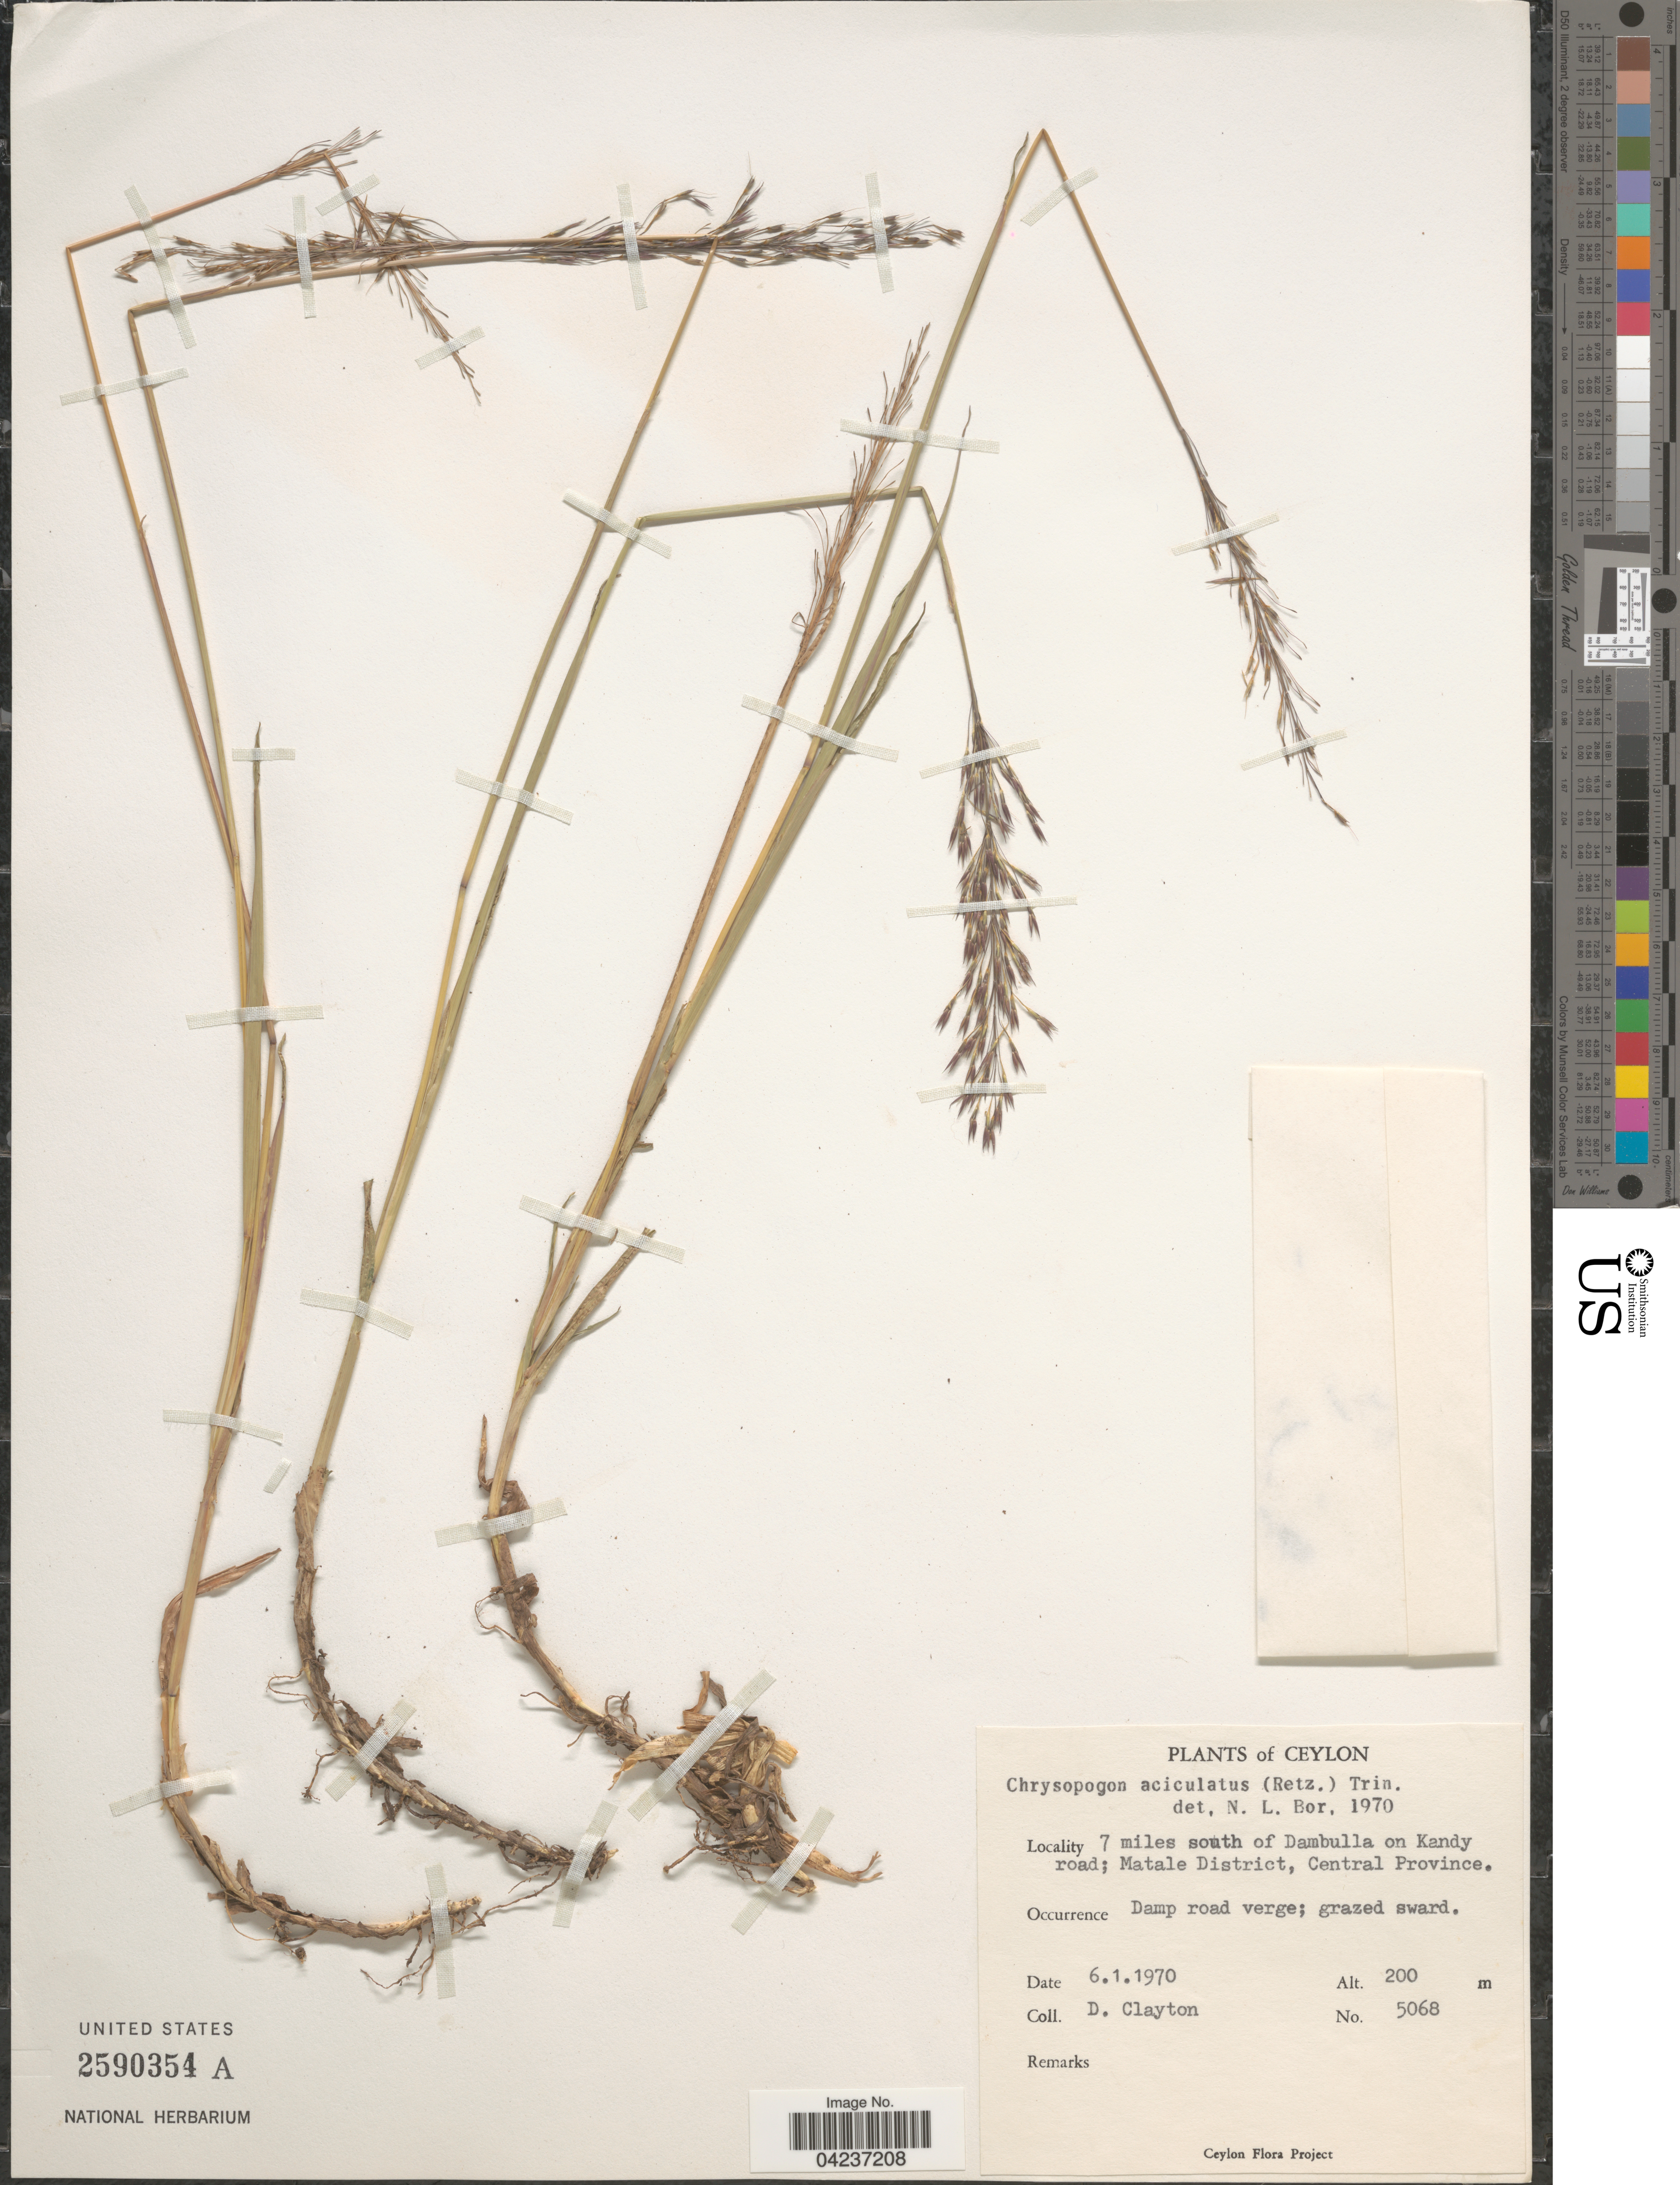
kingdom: Plantae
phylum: Tracheophyta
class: Liliopsida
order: Poales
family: Poaceae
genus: Chrysopogon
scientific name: Chrysopogon aciculatus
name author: (Retz.) Trin.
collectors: D. Clayton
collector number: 5068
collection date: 1970-01-06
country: Sri Lanka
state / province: Central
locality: Ceylon. 7 miles south of Dambulla on Kandy road; Matale District. Damp road verge; grazed sward.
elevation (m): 200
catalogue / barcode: US 2590354A